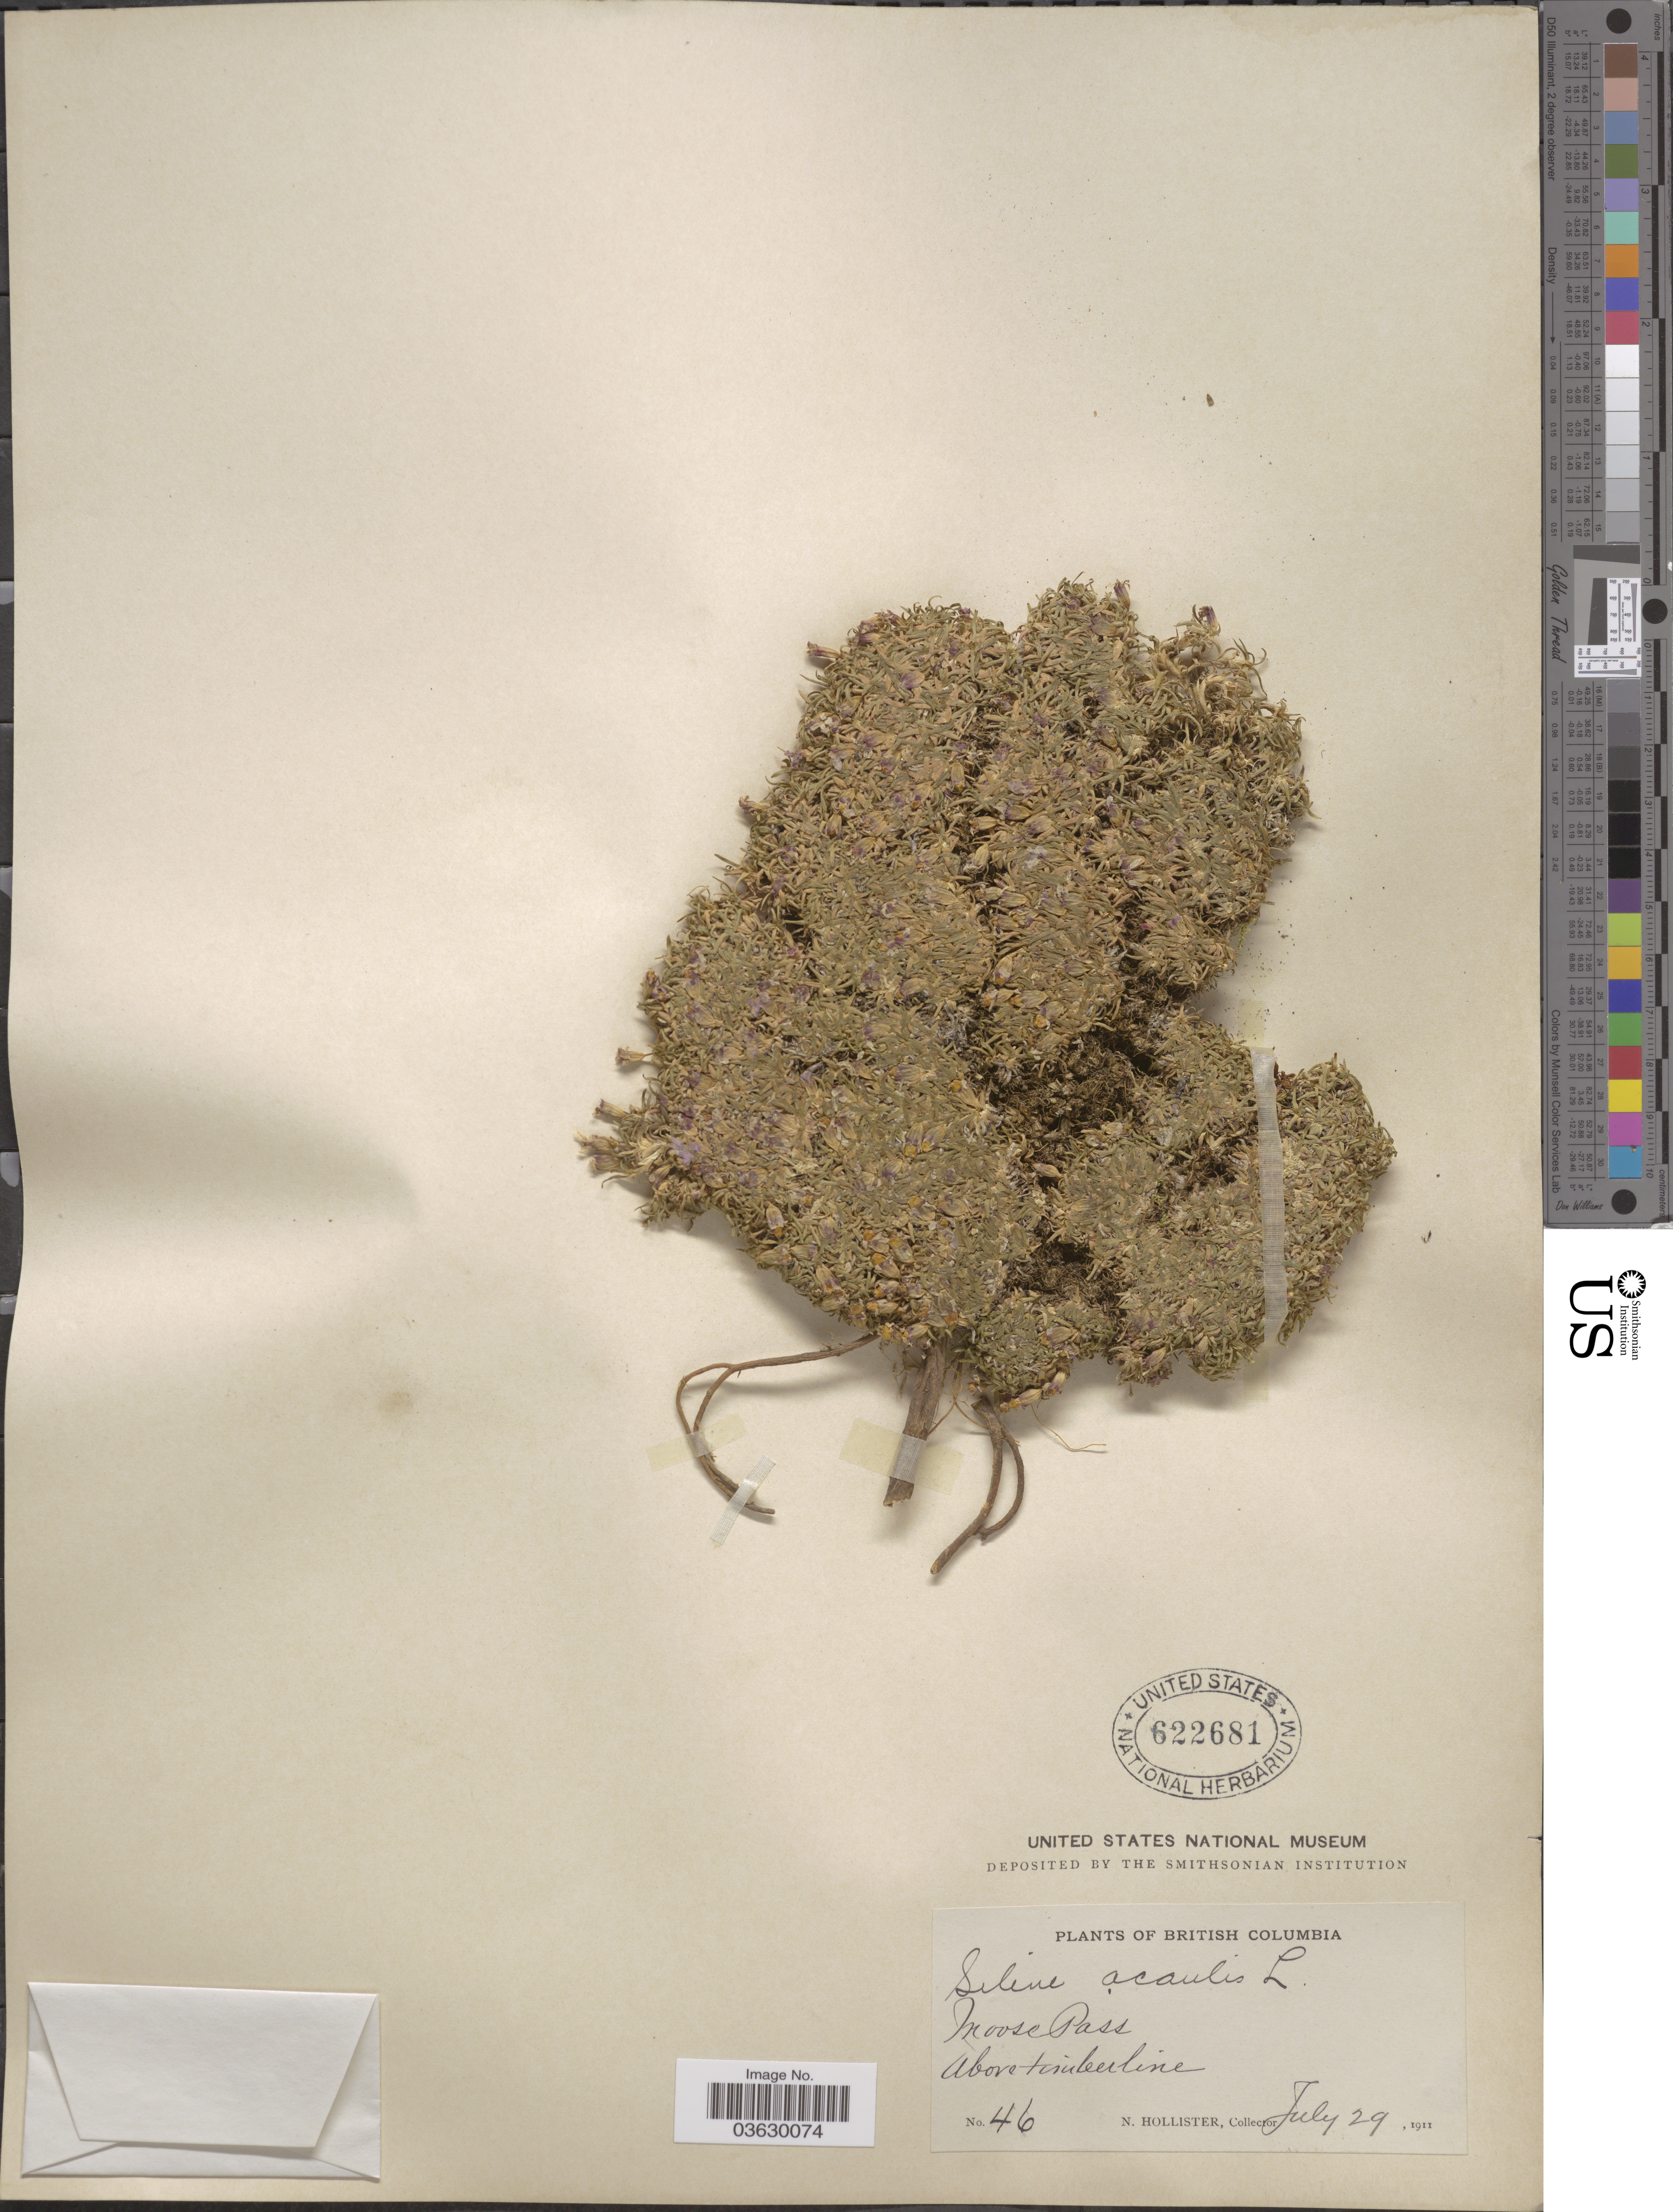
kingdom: Plantae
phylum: Tracheophyta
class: Magnoliopsida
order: Caryophyllales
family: Caryophyllaceae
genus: Silene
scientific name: Silene acaulis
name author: (L.) Jacq.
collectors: N. Hollister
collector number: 46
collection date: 1911-07-29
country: Canada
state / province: British Columbia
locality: Moose Pass. Above timberline.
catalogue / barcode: US 622681